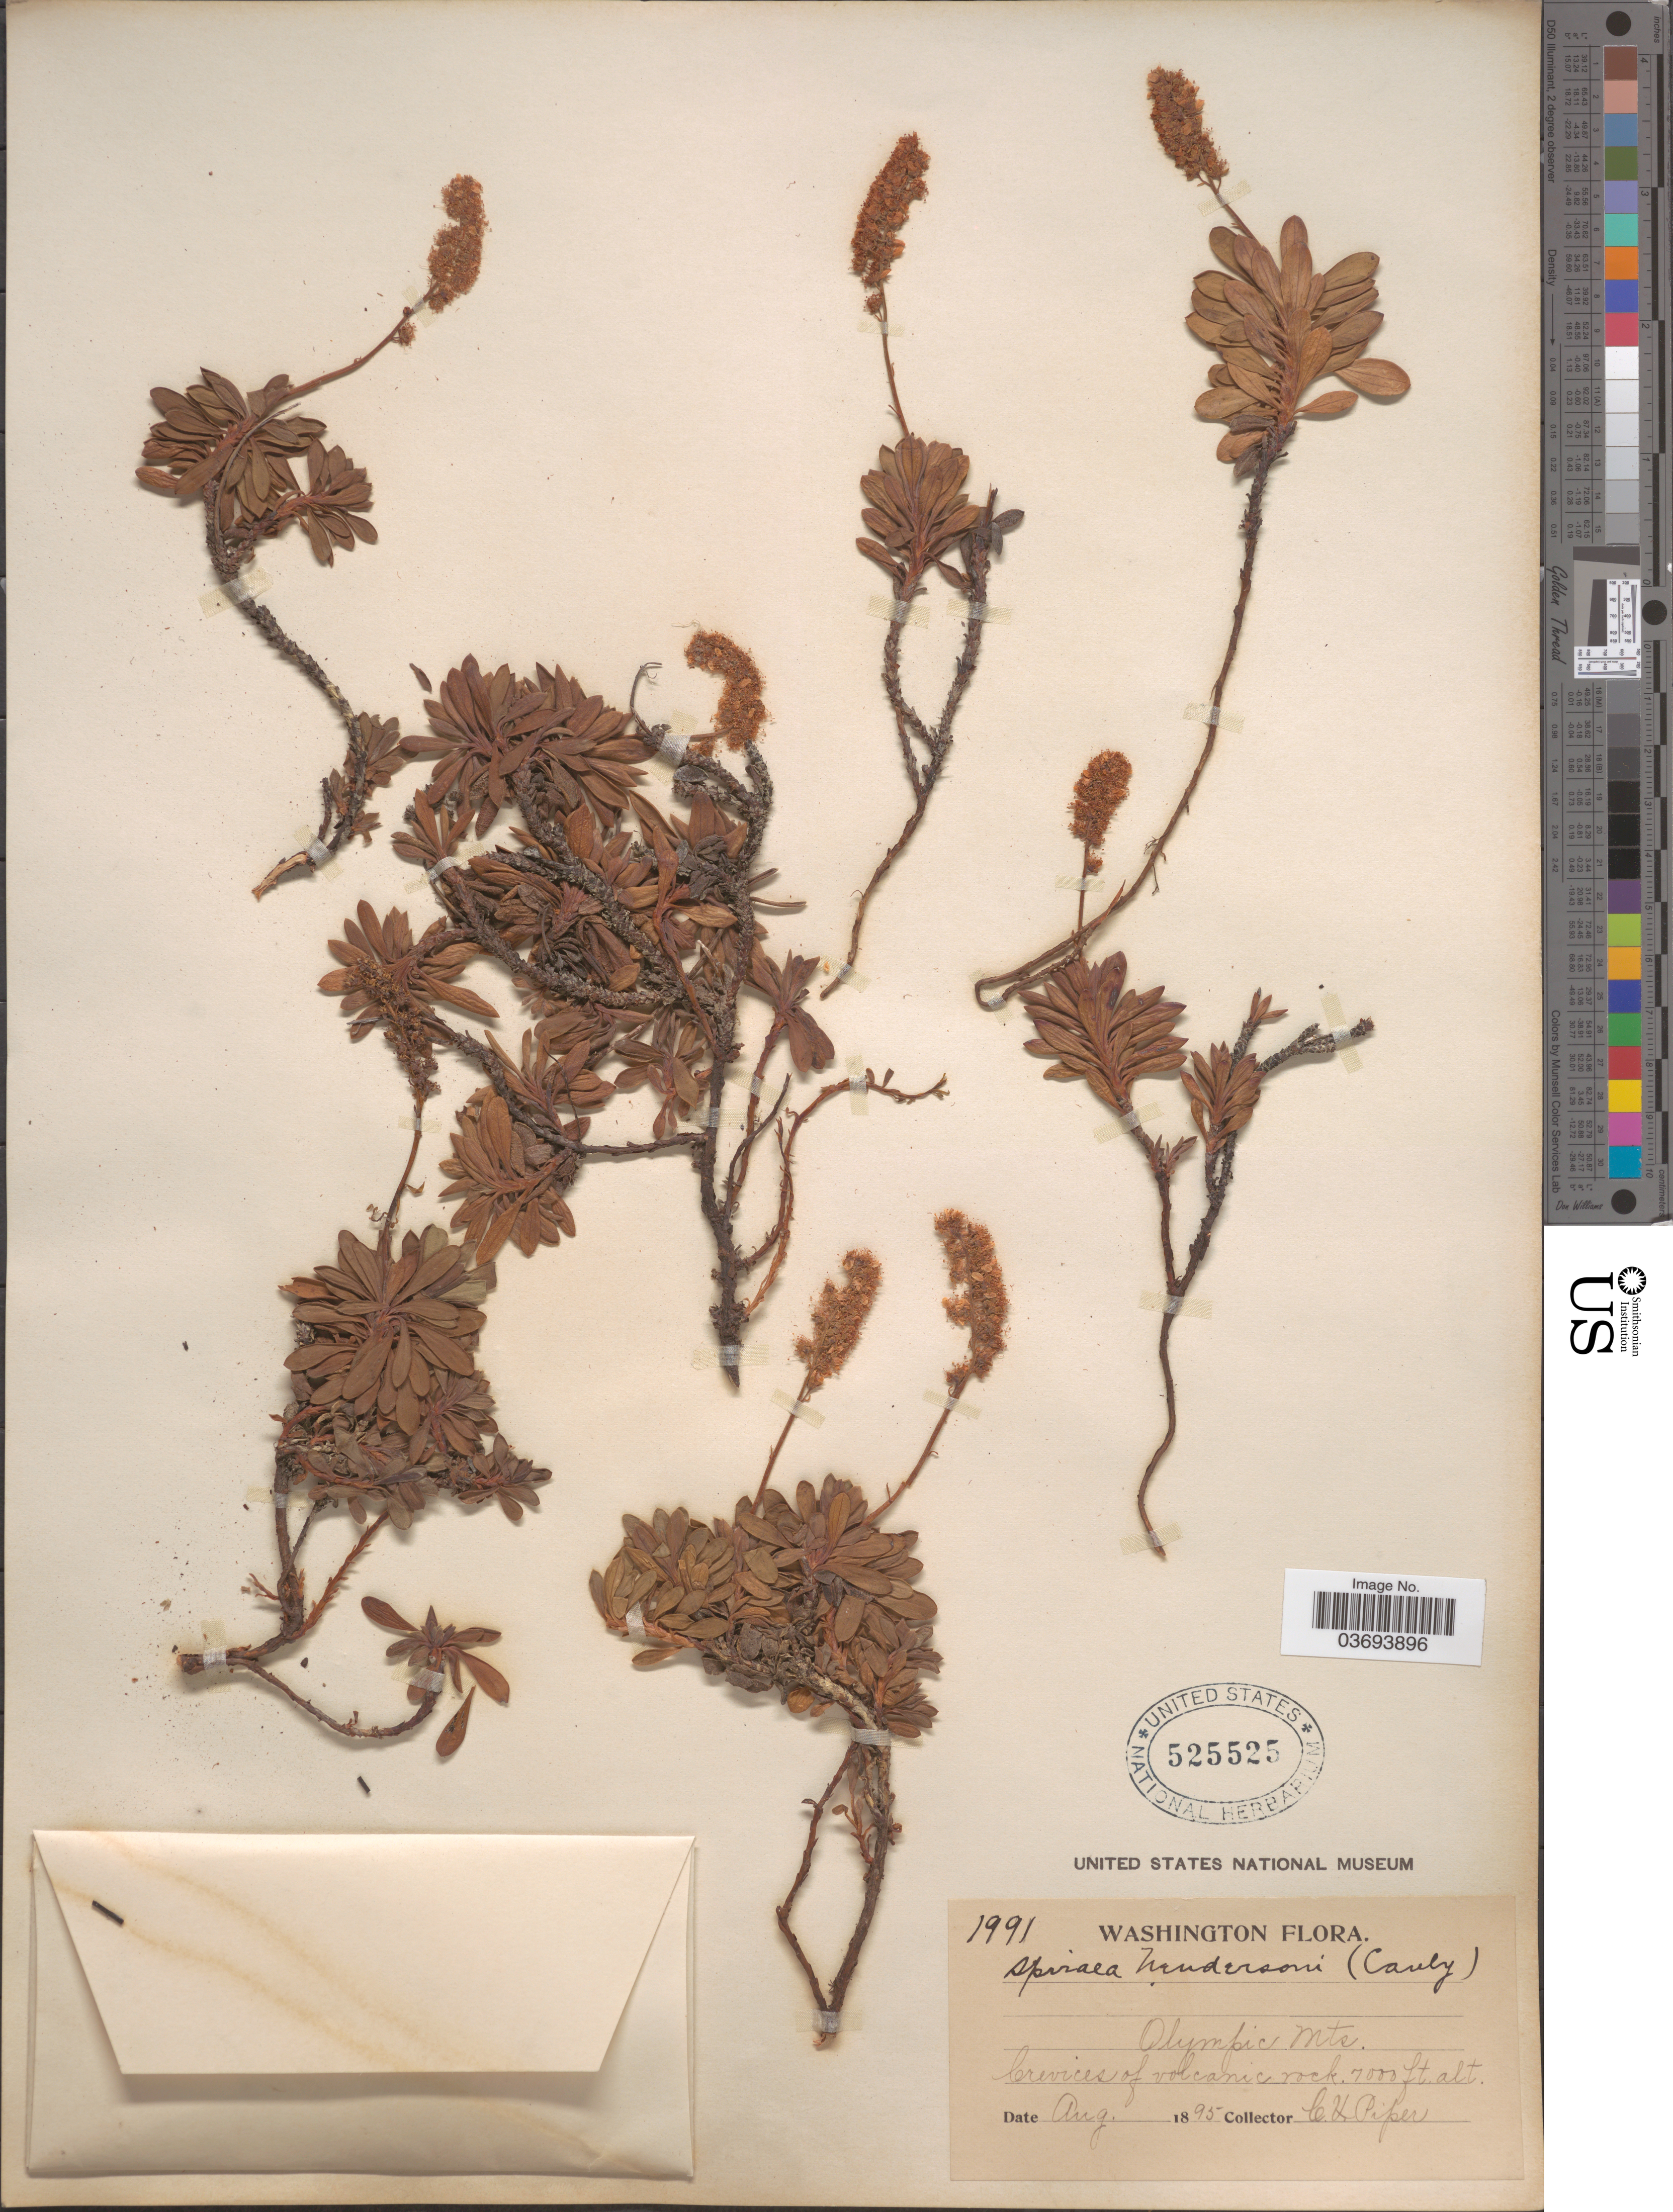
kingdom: Plantae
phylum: Tracheophyta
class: Magnoliopsida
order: Rosales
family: Rosaceae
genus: Petrophytum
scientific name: Petrophytum hendersonii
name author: (Canby) Rydb.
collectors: C. V. Piper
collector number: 1991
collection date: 1895-08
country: United States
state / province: Washington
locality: Olympic Mts.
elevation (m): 2134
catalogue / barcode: US 525525